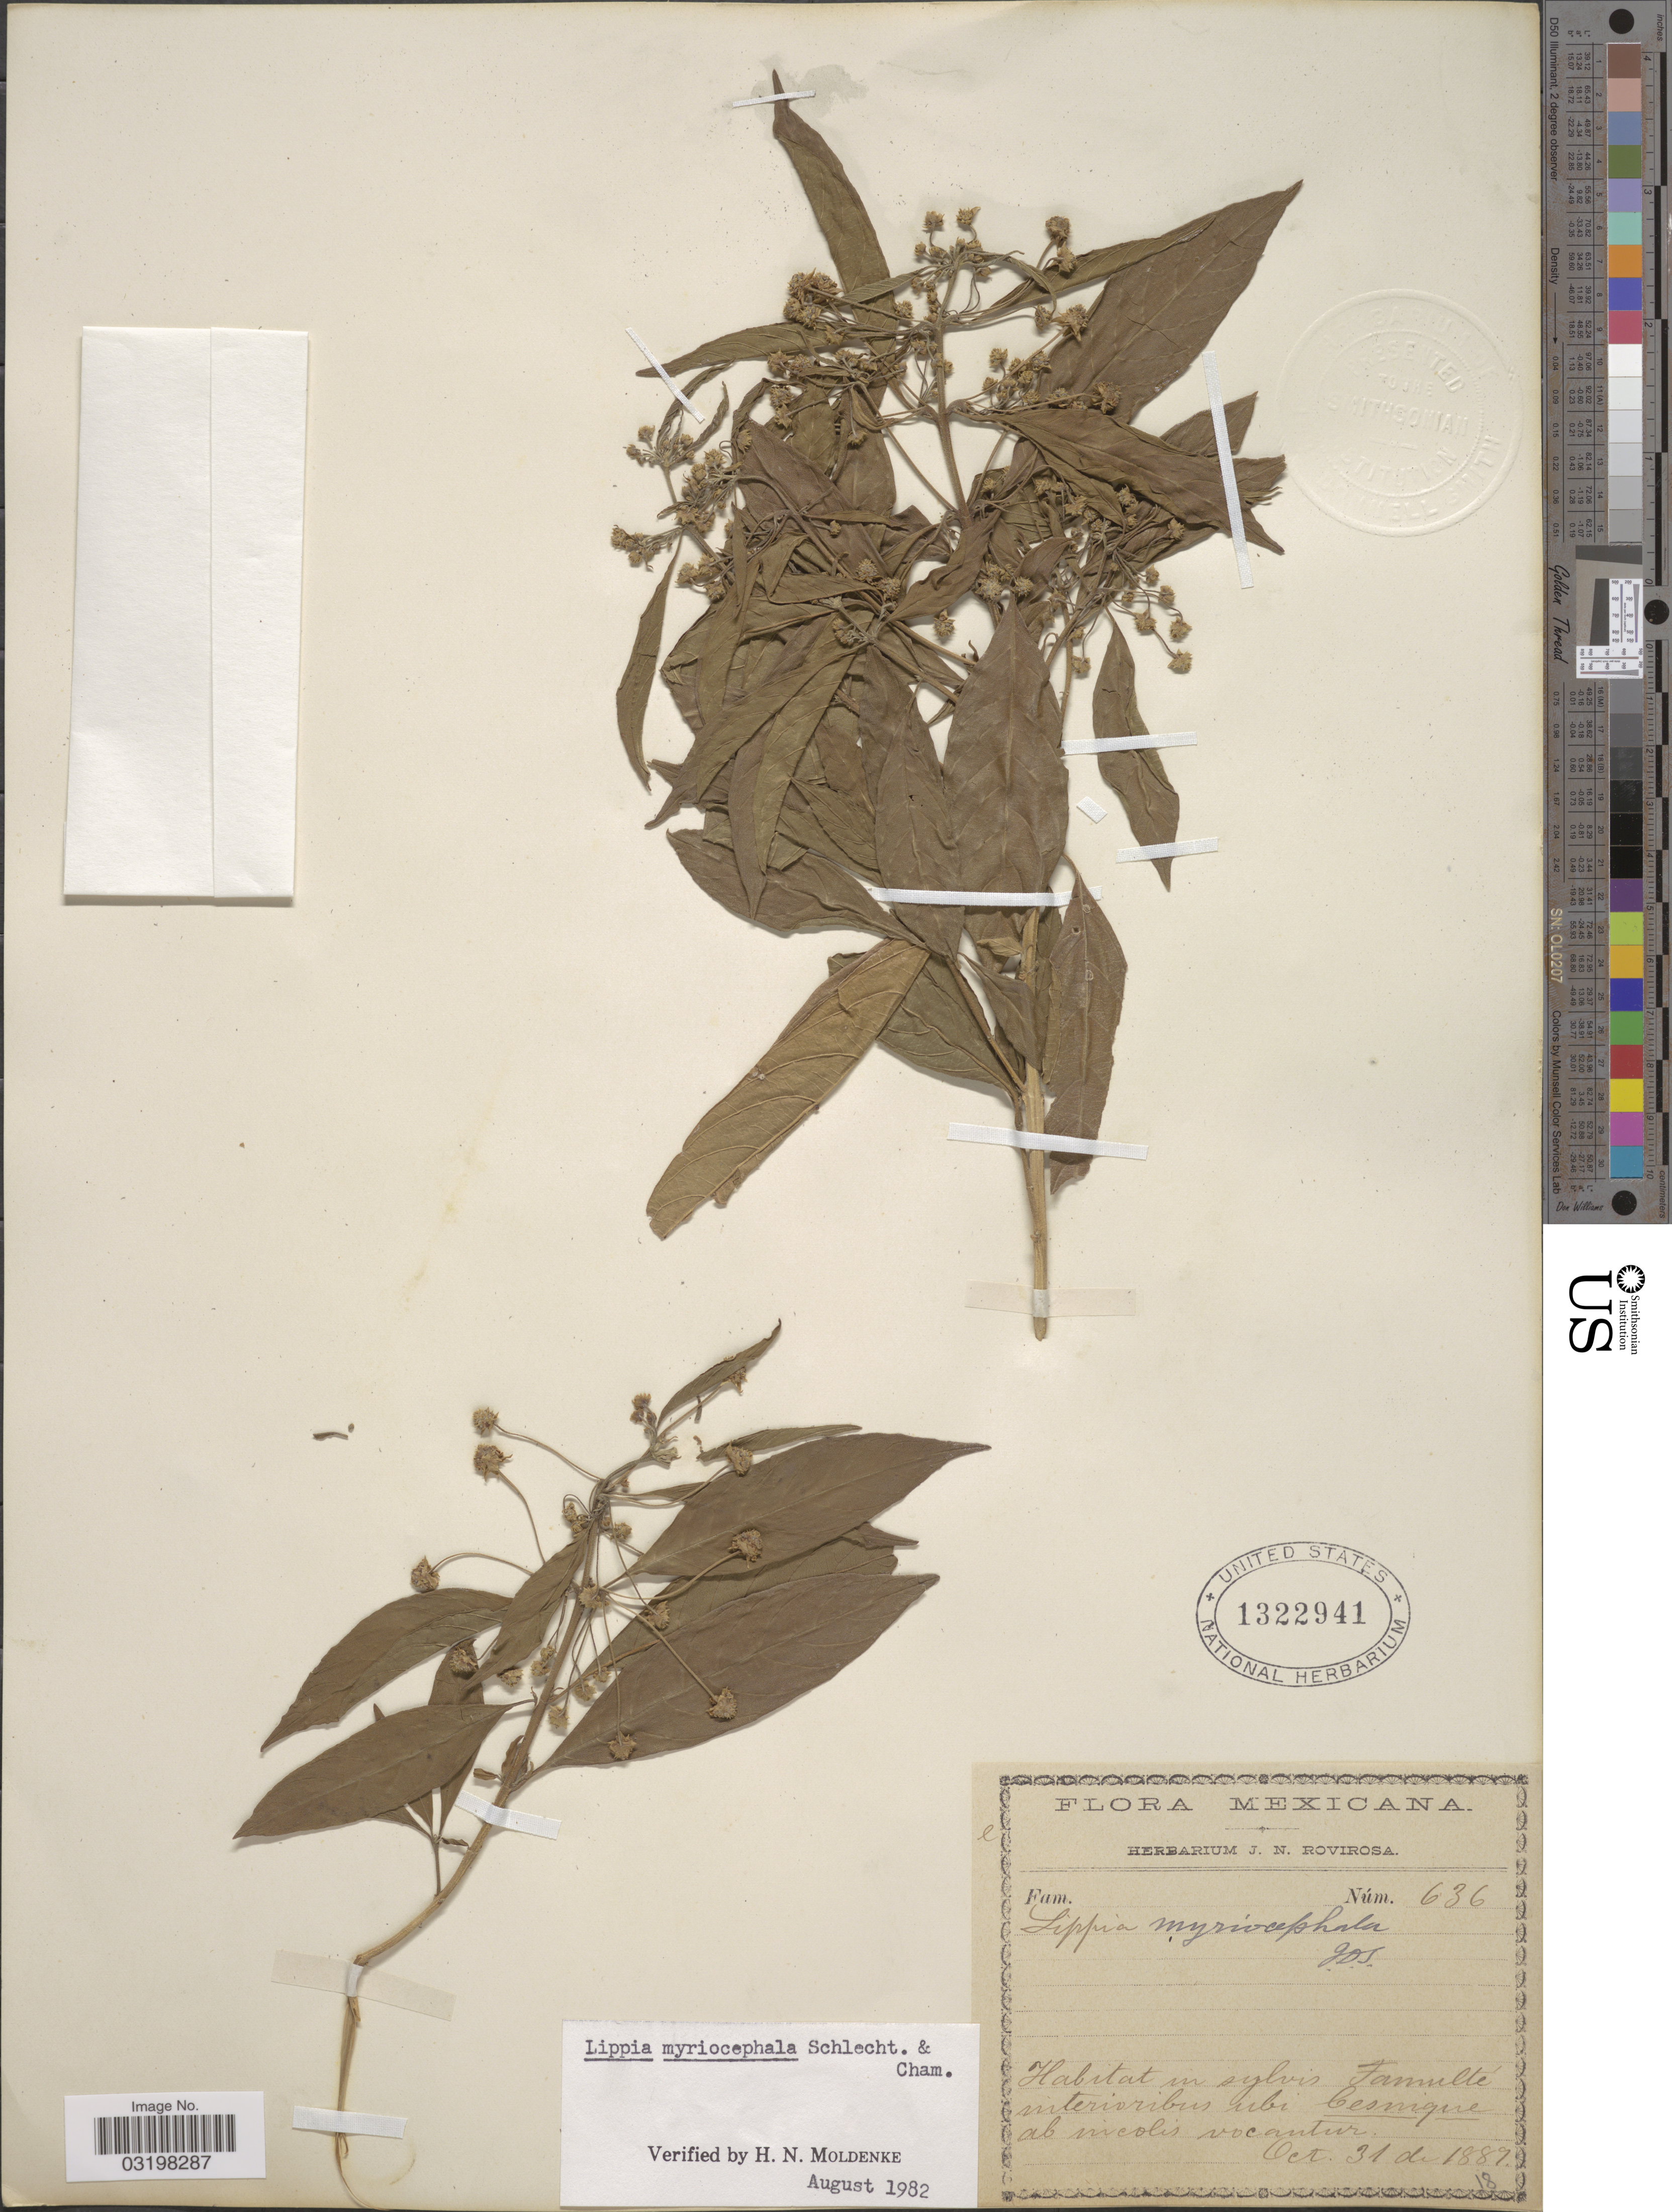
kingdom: Plantae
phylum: Tracheophyta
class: Magnoliopsida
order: Lamiales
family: Verbenaceae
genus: Lippia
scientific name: Lippia myriocephala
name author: Schltdl. & Cham.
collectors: ex herb. J. N. Rovirosa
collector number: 636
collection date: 1889-10-31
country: Mexico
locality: In sylvis Tamulte interivibus ubi Cesmique ab incolis vocantur.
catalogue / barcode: US 1322941